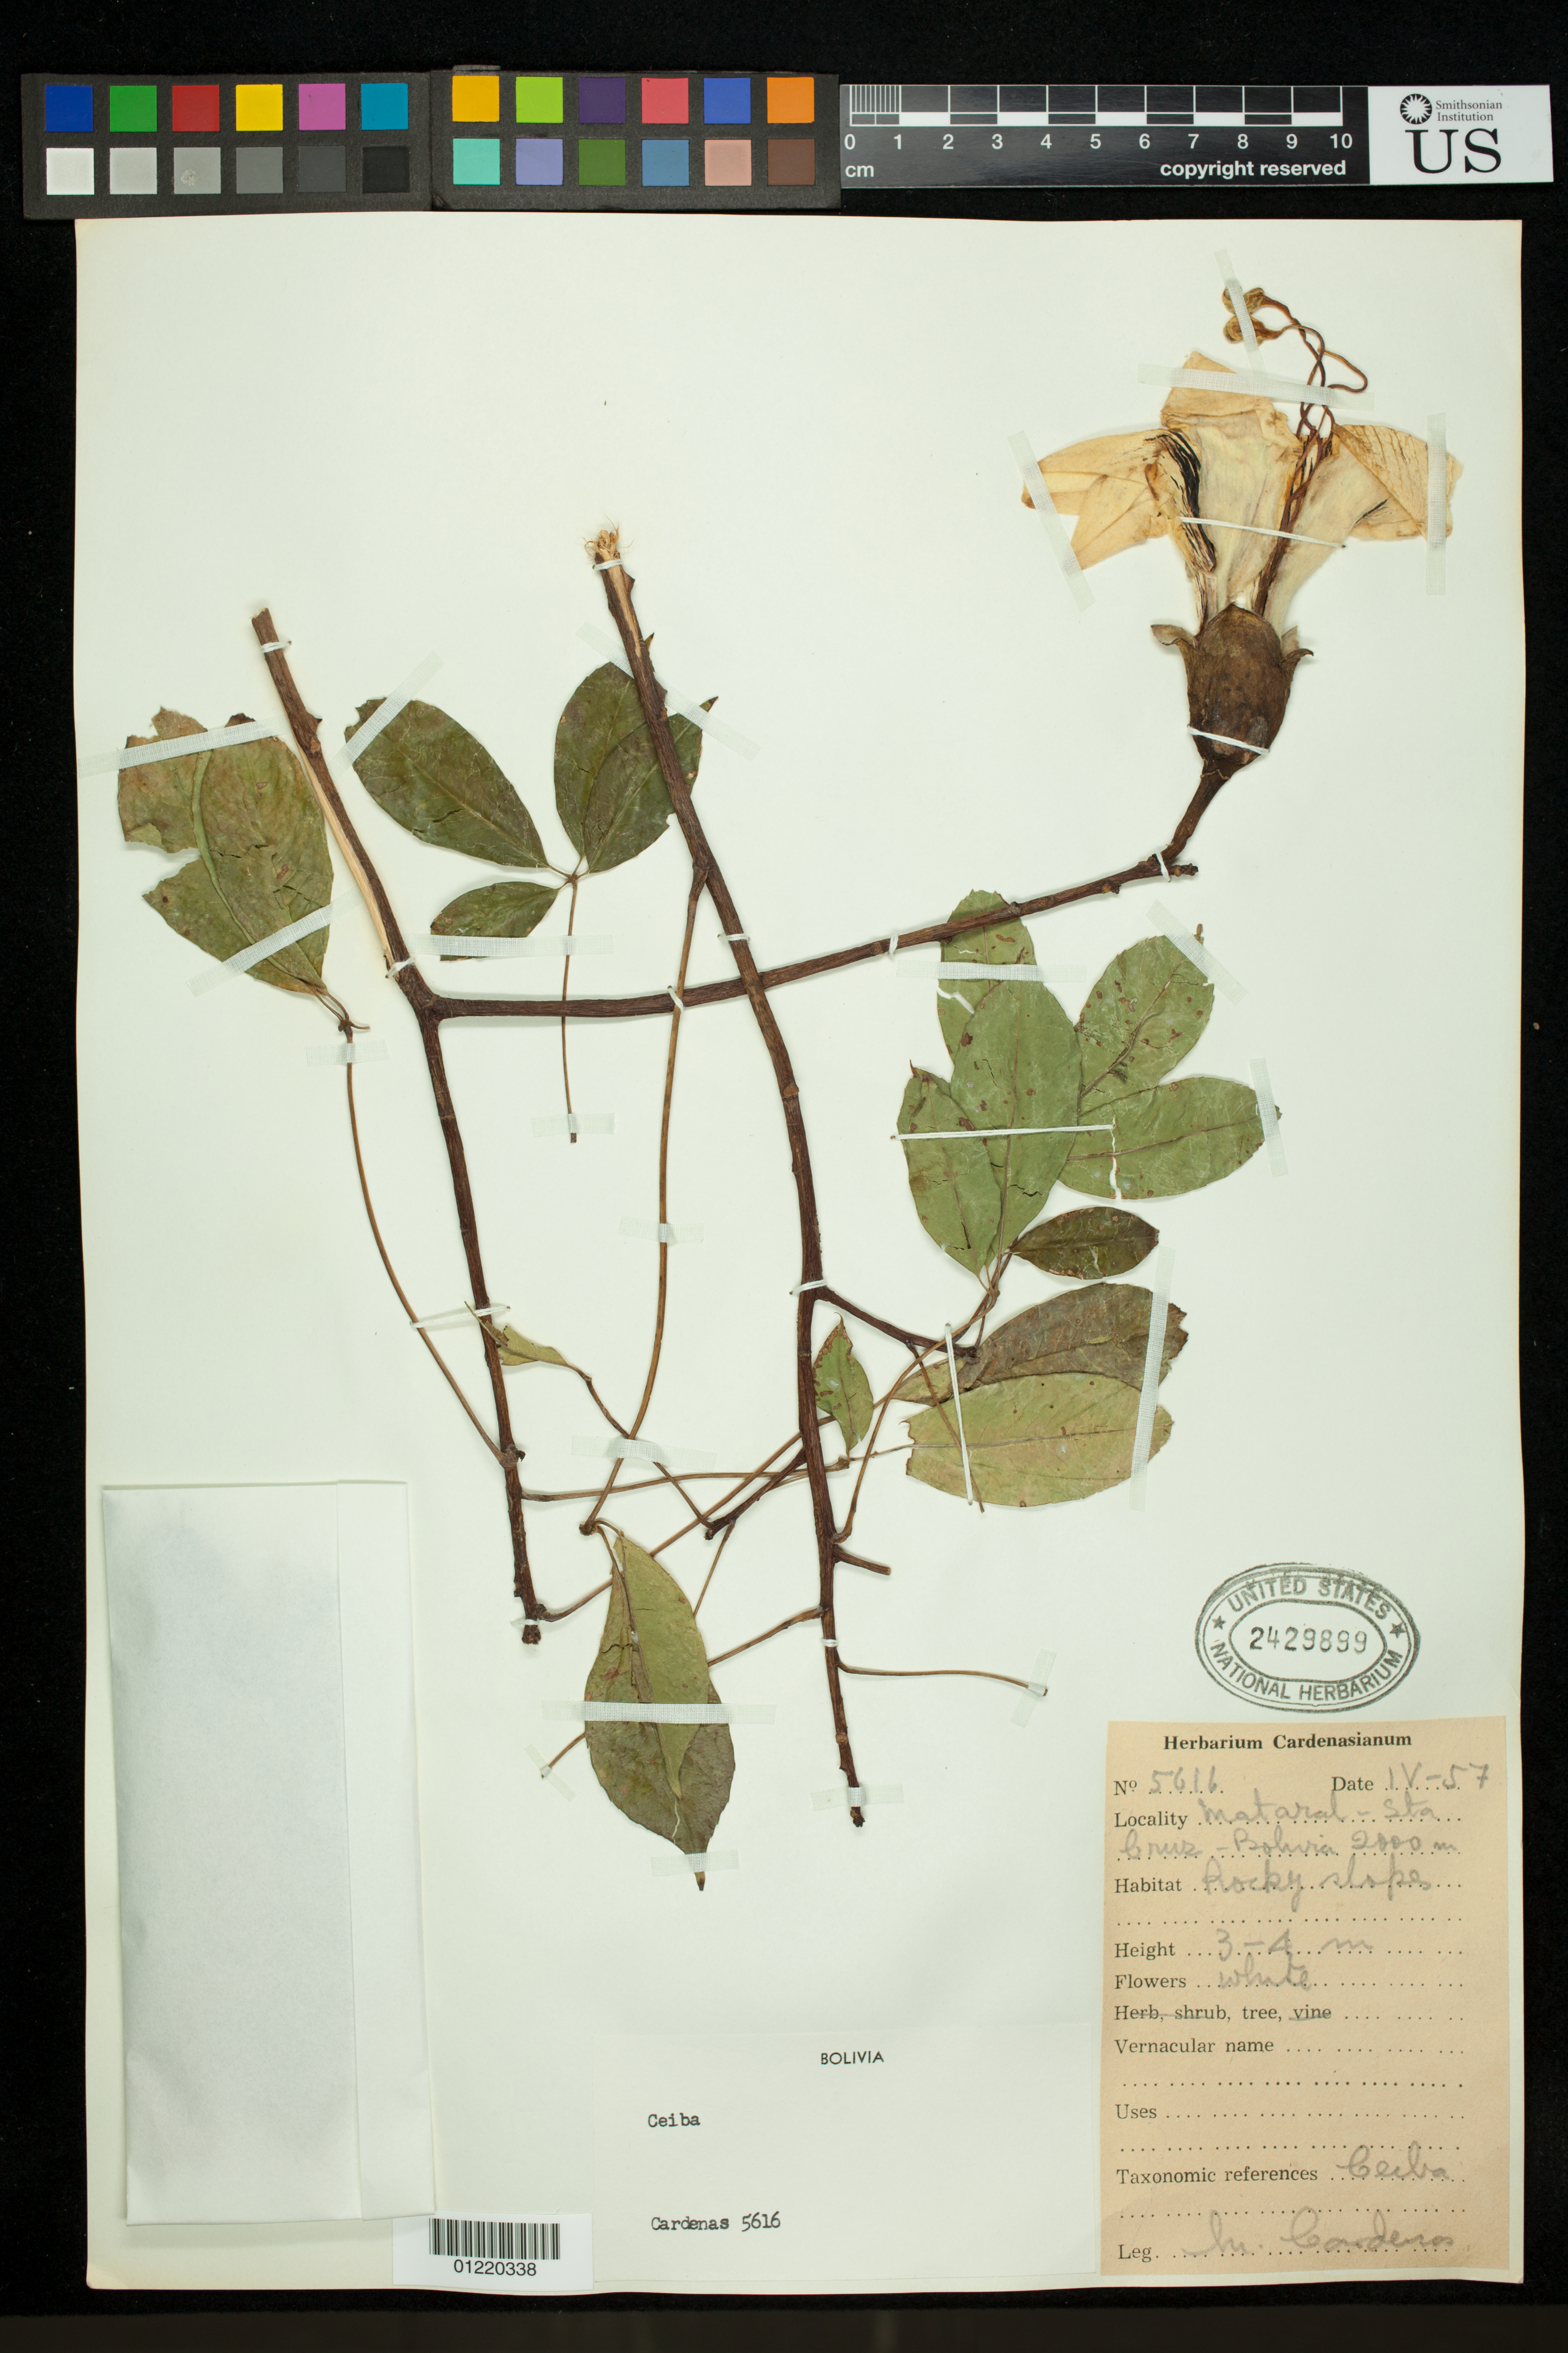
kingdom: Plantae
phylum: Tracheophyta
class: Magnoliopsida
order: Malvales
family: Malvaceae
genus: Ceiba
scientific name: Ceiba sp.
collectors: M. Cárdenas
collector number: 5616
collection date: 1957-04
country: Bolivia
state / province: Santa Cruz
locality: Mataral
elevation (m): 2000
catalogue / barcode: US 2429899